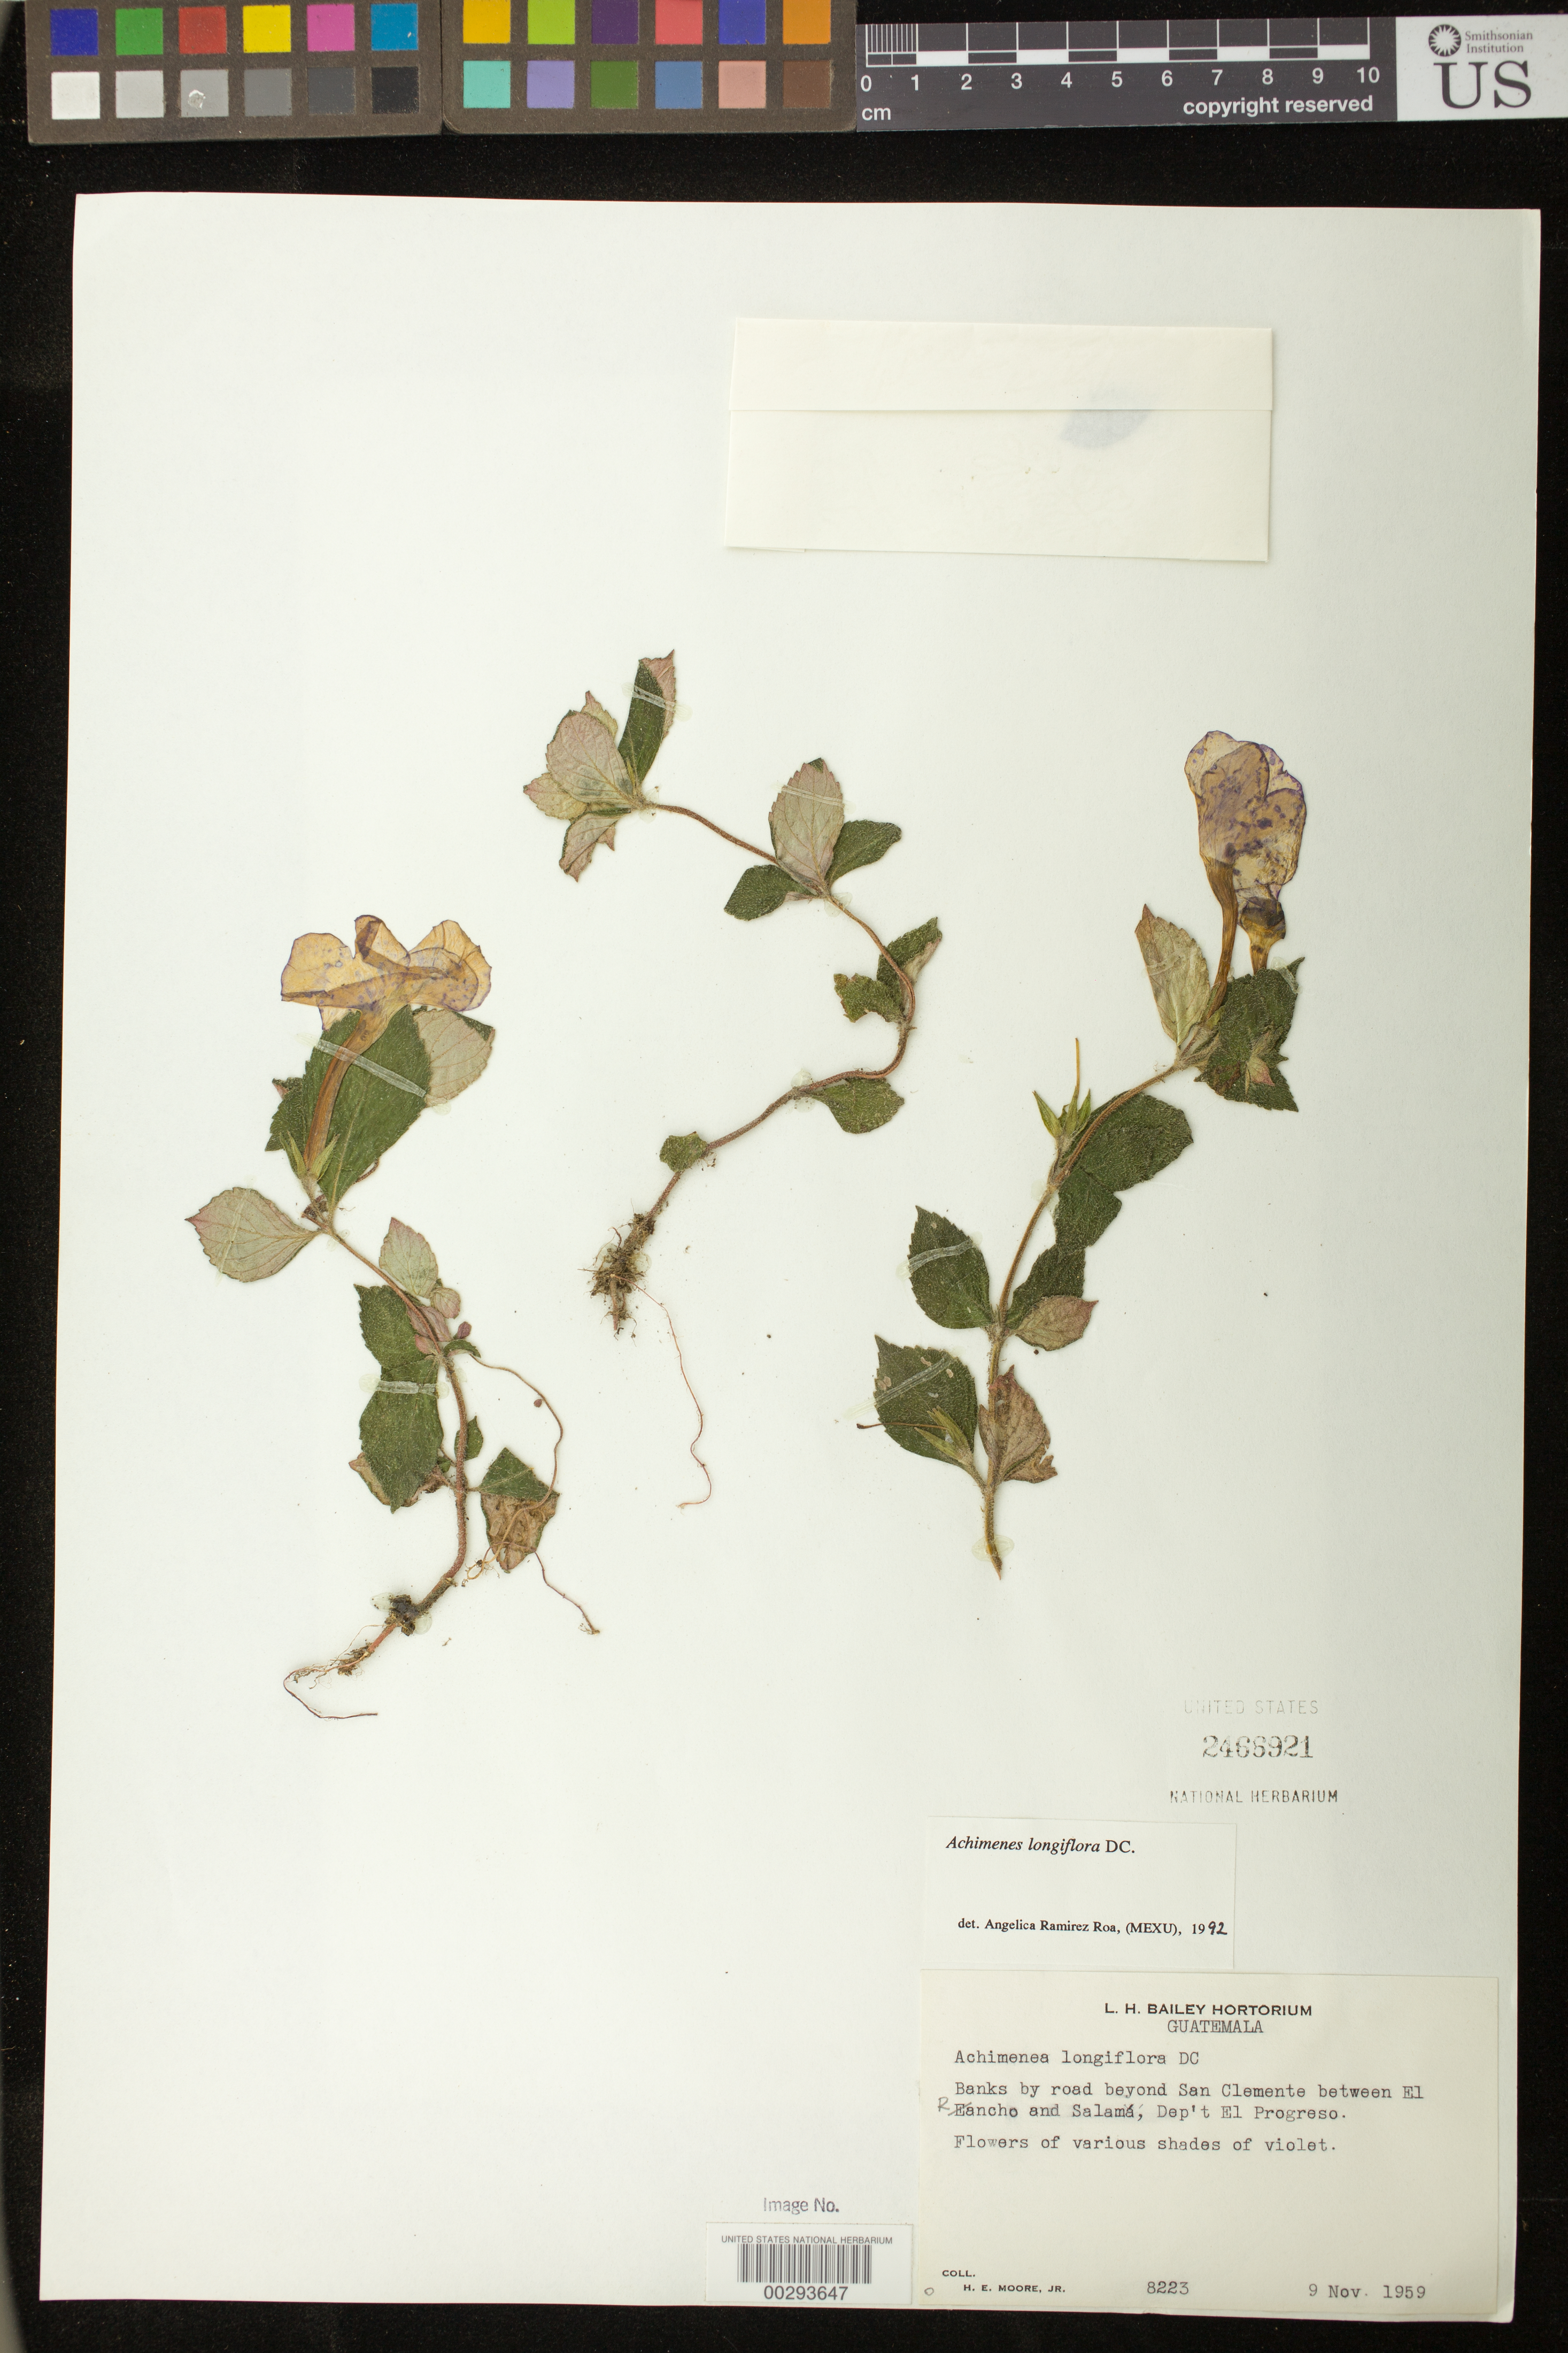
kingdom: Plantae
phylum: Tracheophyta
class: Magnoliopsida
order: Lamiales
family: Gesneriaceae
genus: Achimenes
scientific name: Achimenes longiflora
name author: DC.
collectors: H. E. Moore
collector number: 8223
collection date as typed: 09 Nov 1959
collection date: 1959-11-09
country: Guatemala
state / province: El Progreso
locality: Beyond San Clemente between El Eancho and Salama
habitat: Banks by road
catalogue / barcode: US 2466921